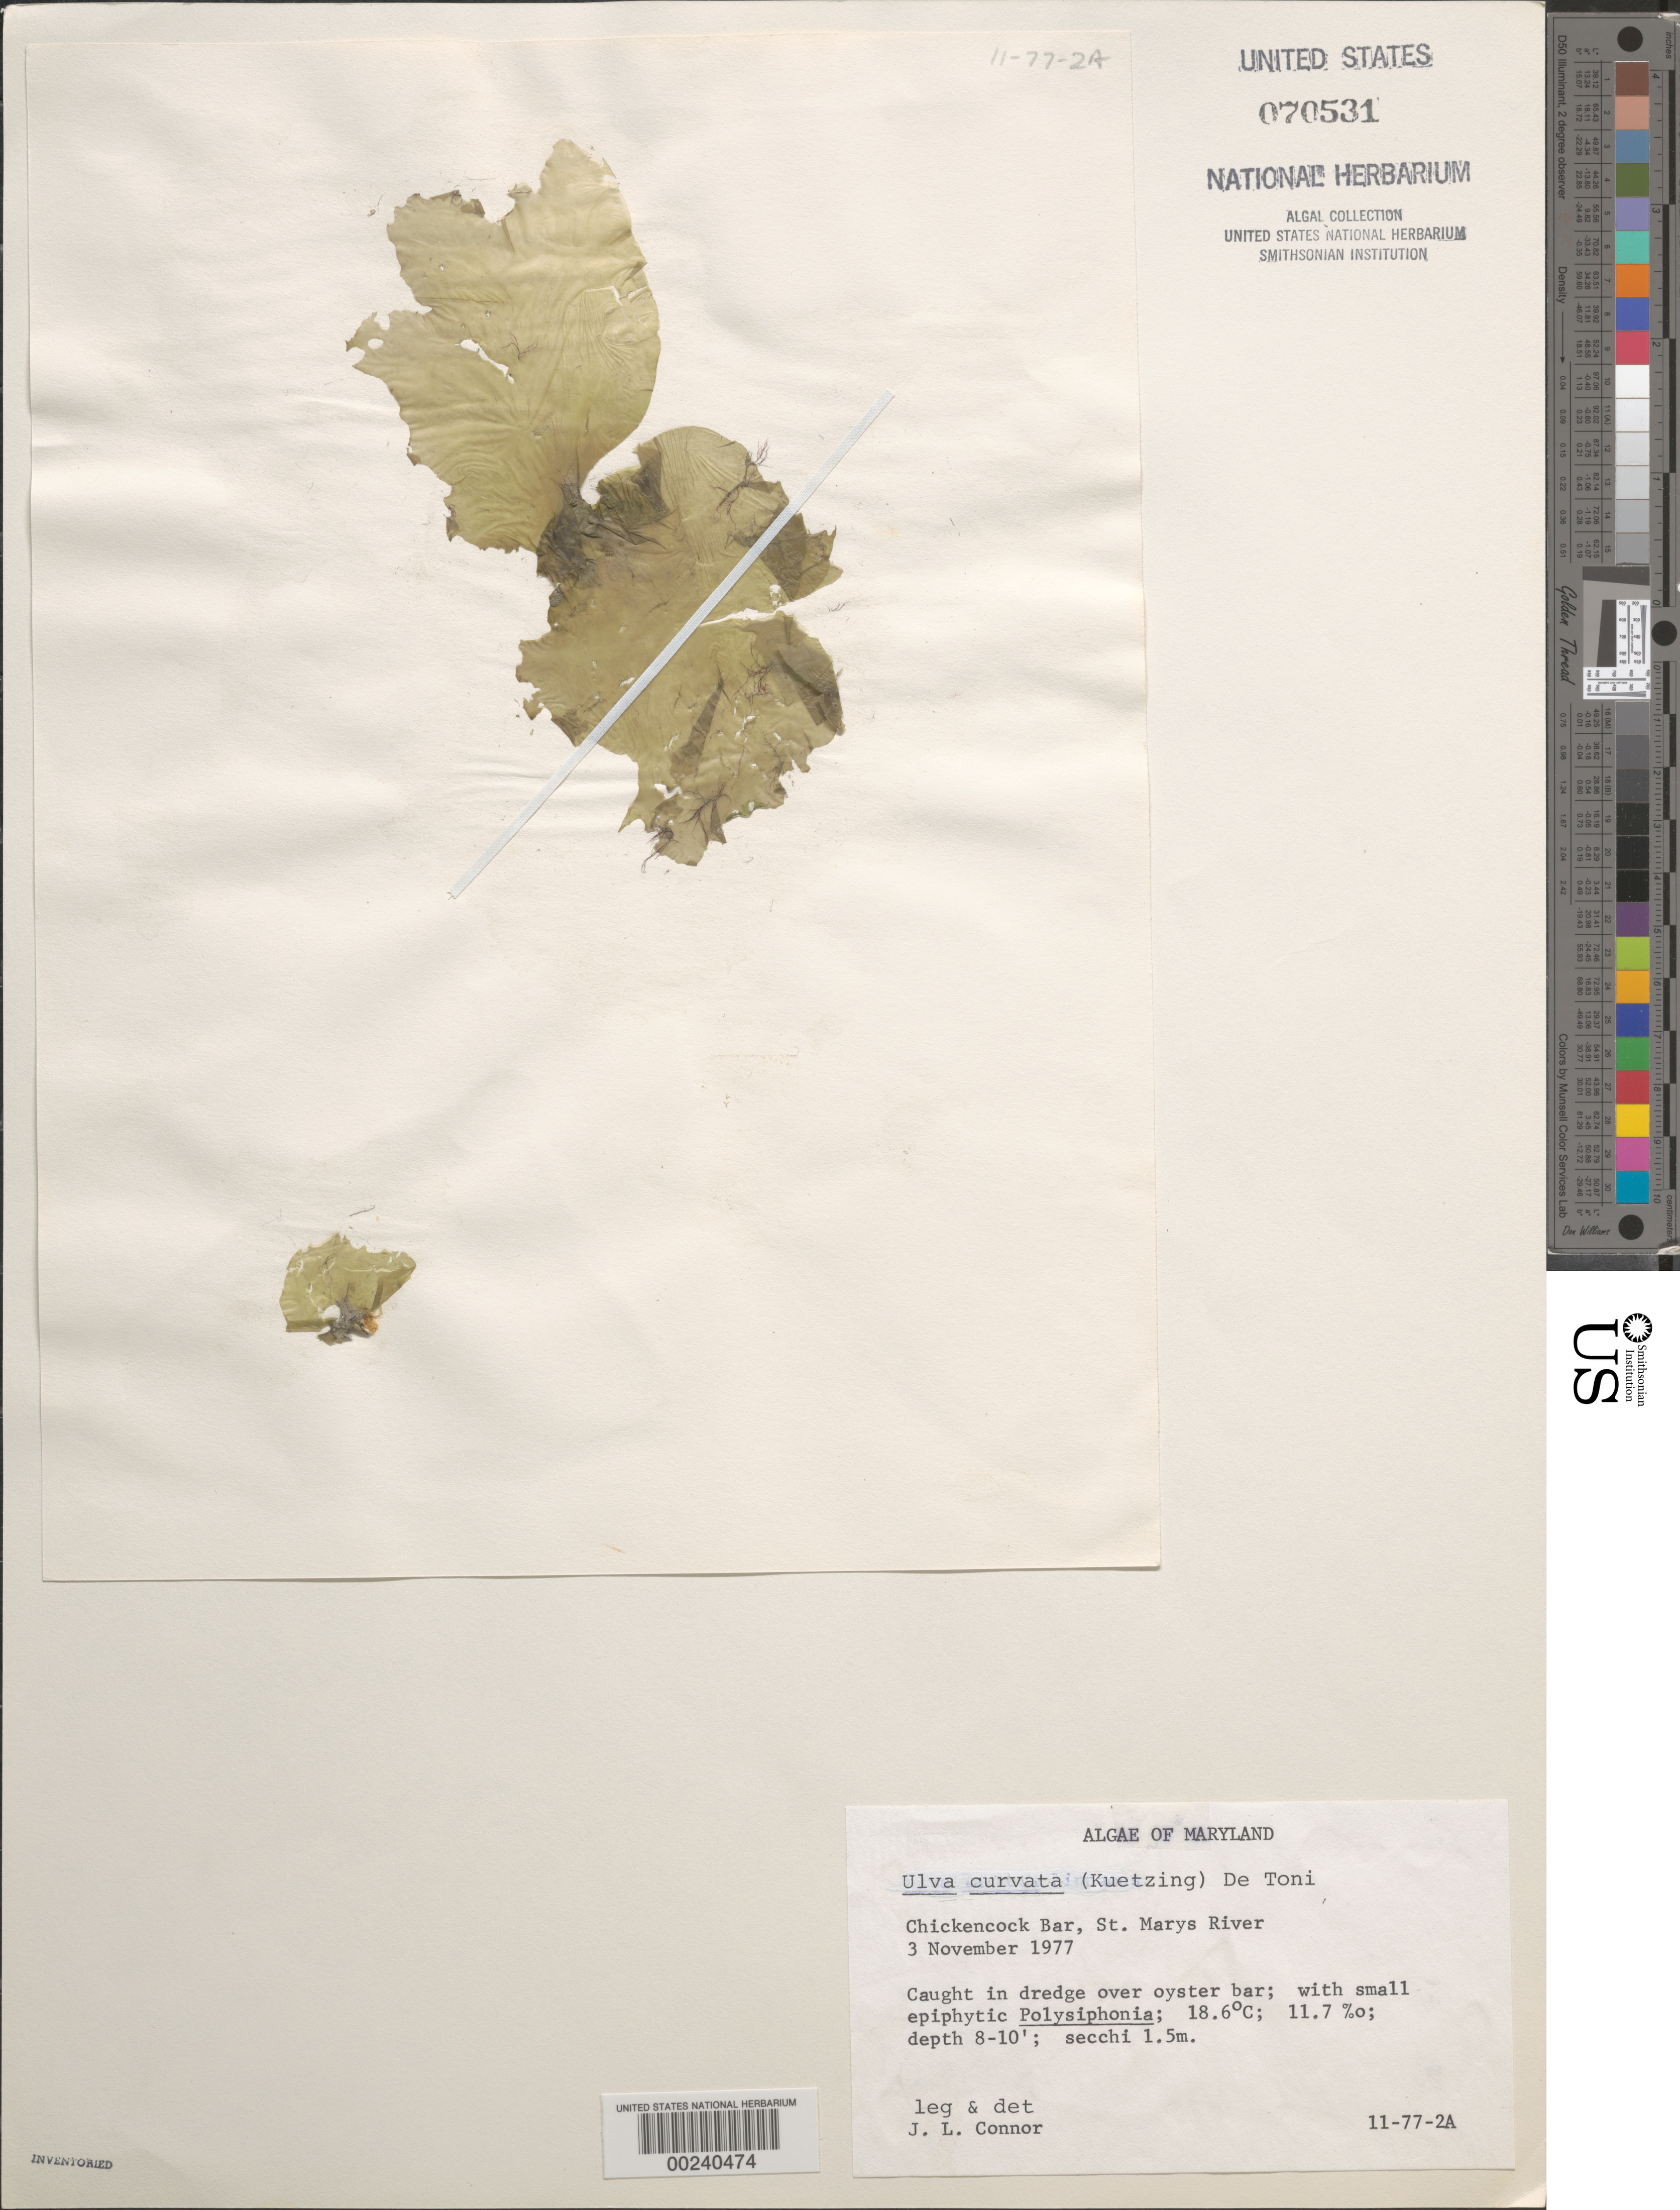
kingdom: Plantae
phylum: Chlorophyta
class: Ulvophyceae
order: Ulvales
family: Ulvaceae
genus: Ulva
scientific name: Ulva curvata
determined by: Connor, J. L.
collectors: J. Connor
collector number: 11-77-2a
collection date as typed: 03 Nov 1977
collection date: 1977-11-03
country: United States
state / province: Maryland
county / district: St. Mary's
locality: Chickencock Bar, St. Marys River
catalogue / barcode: US 70531